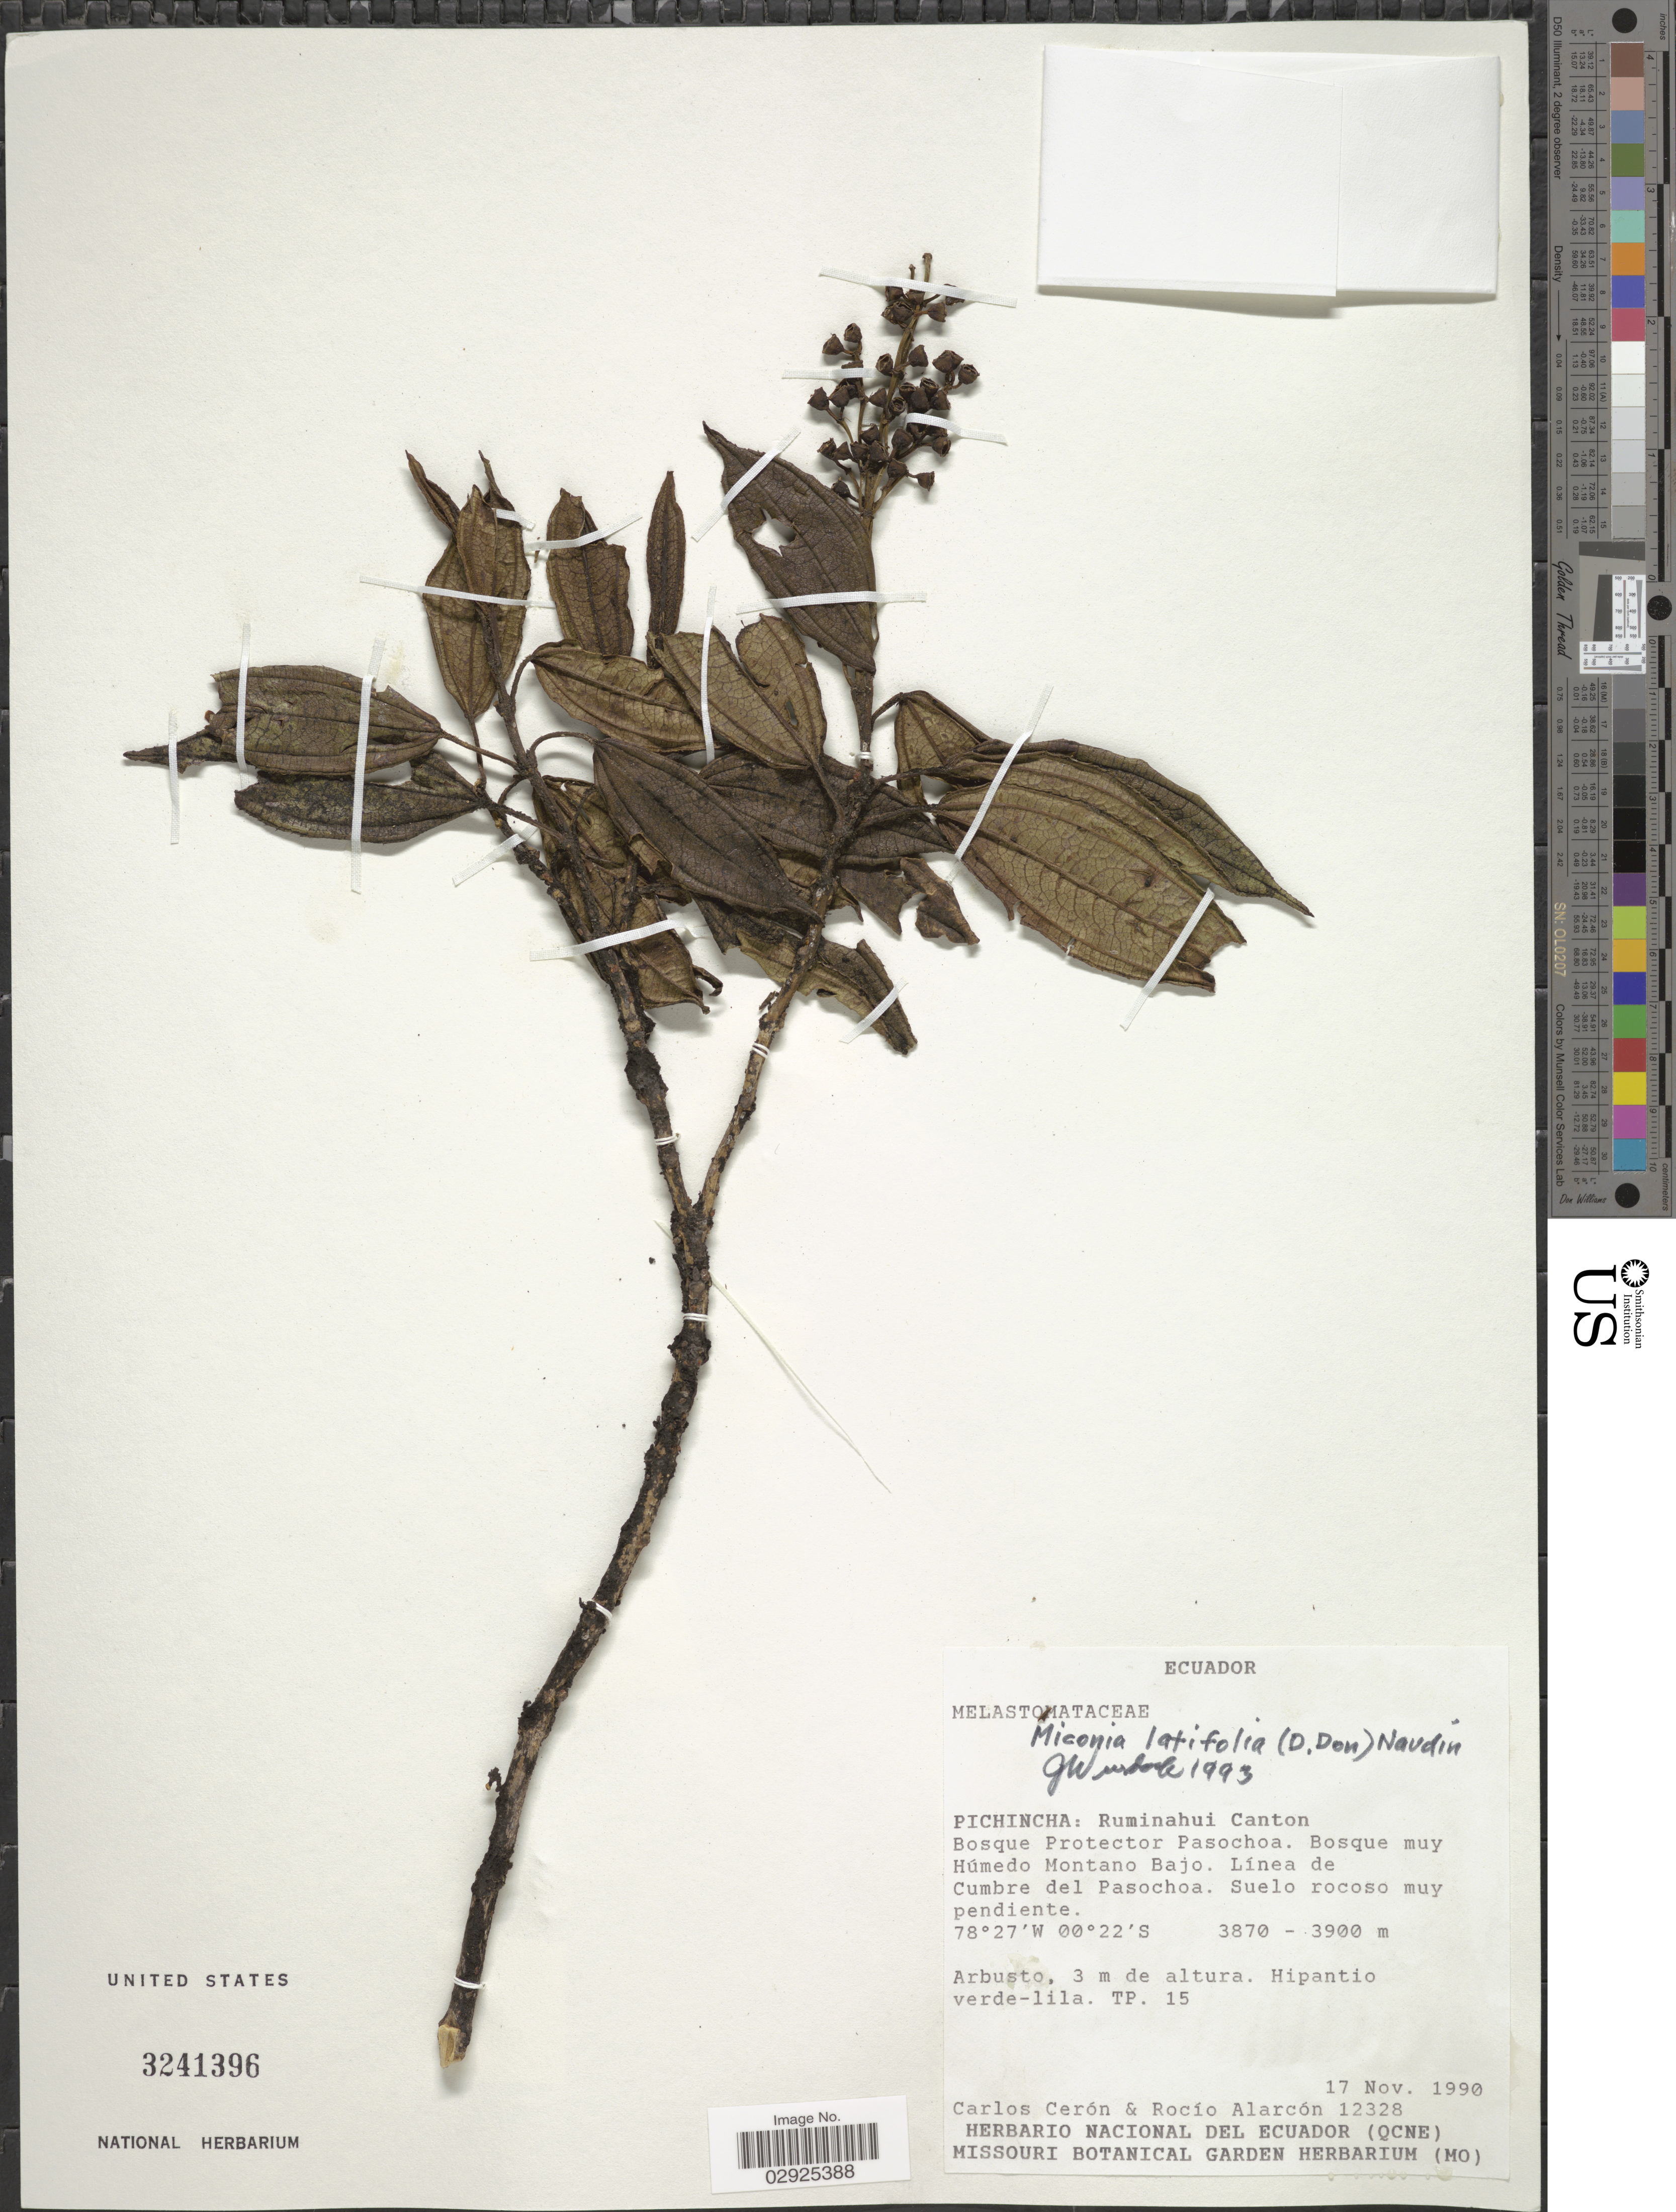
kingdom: Plantae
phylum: Tracheophyta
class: Magnoliopsida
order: Myrtales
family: Melastomataceae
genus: Miconia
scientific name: Miconia latifolia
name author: (D. Don) Naudin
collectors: C. E. Cerón M. & R. Alarcón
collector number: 12328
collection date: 1990-11-17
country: Ecuador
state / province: Pichincha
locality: Ruminahui Canton, Bosque Protector Pasochoa, Línea de Cumbre del Pasochoa.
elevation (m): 3870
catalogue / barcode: US 3241396